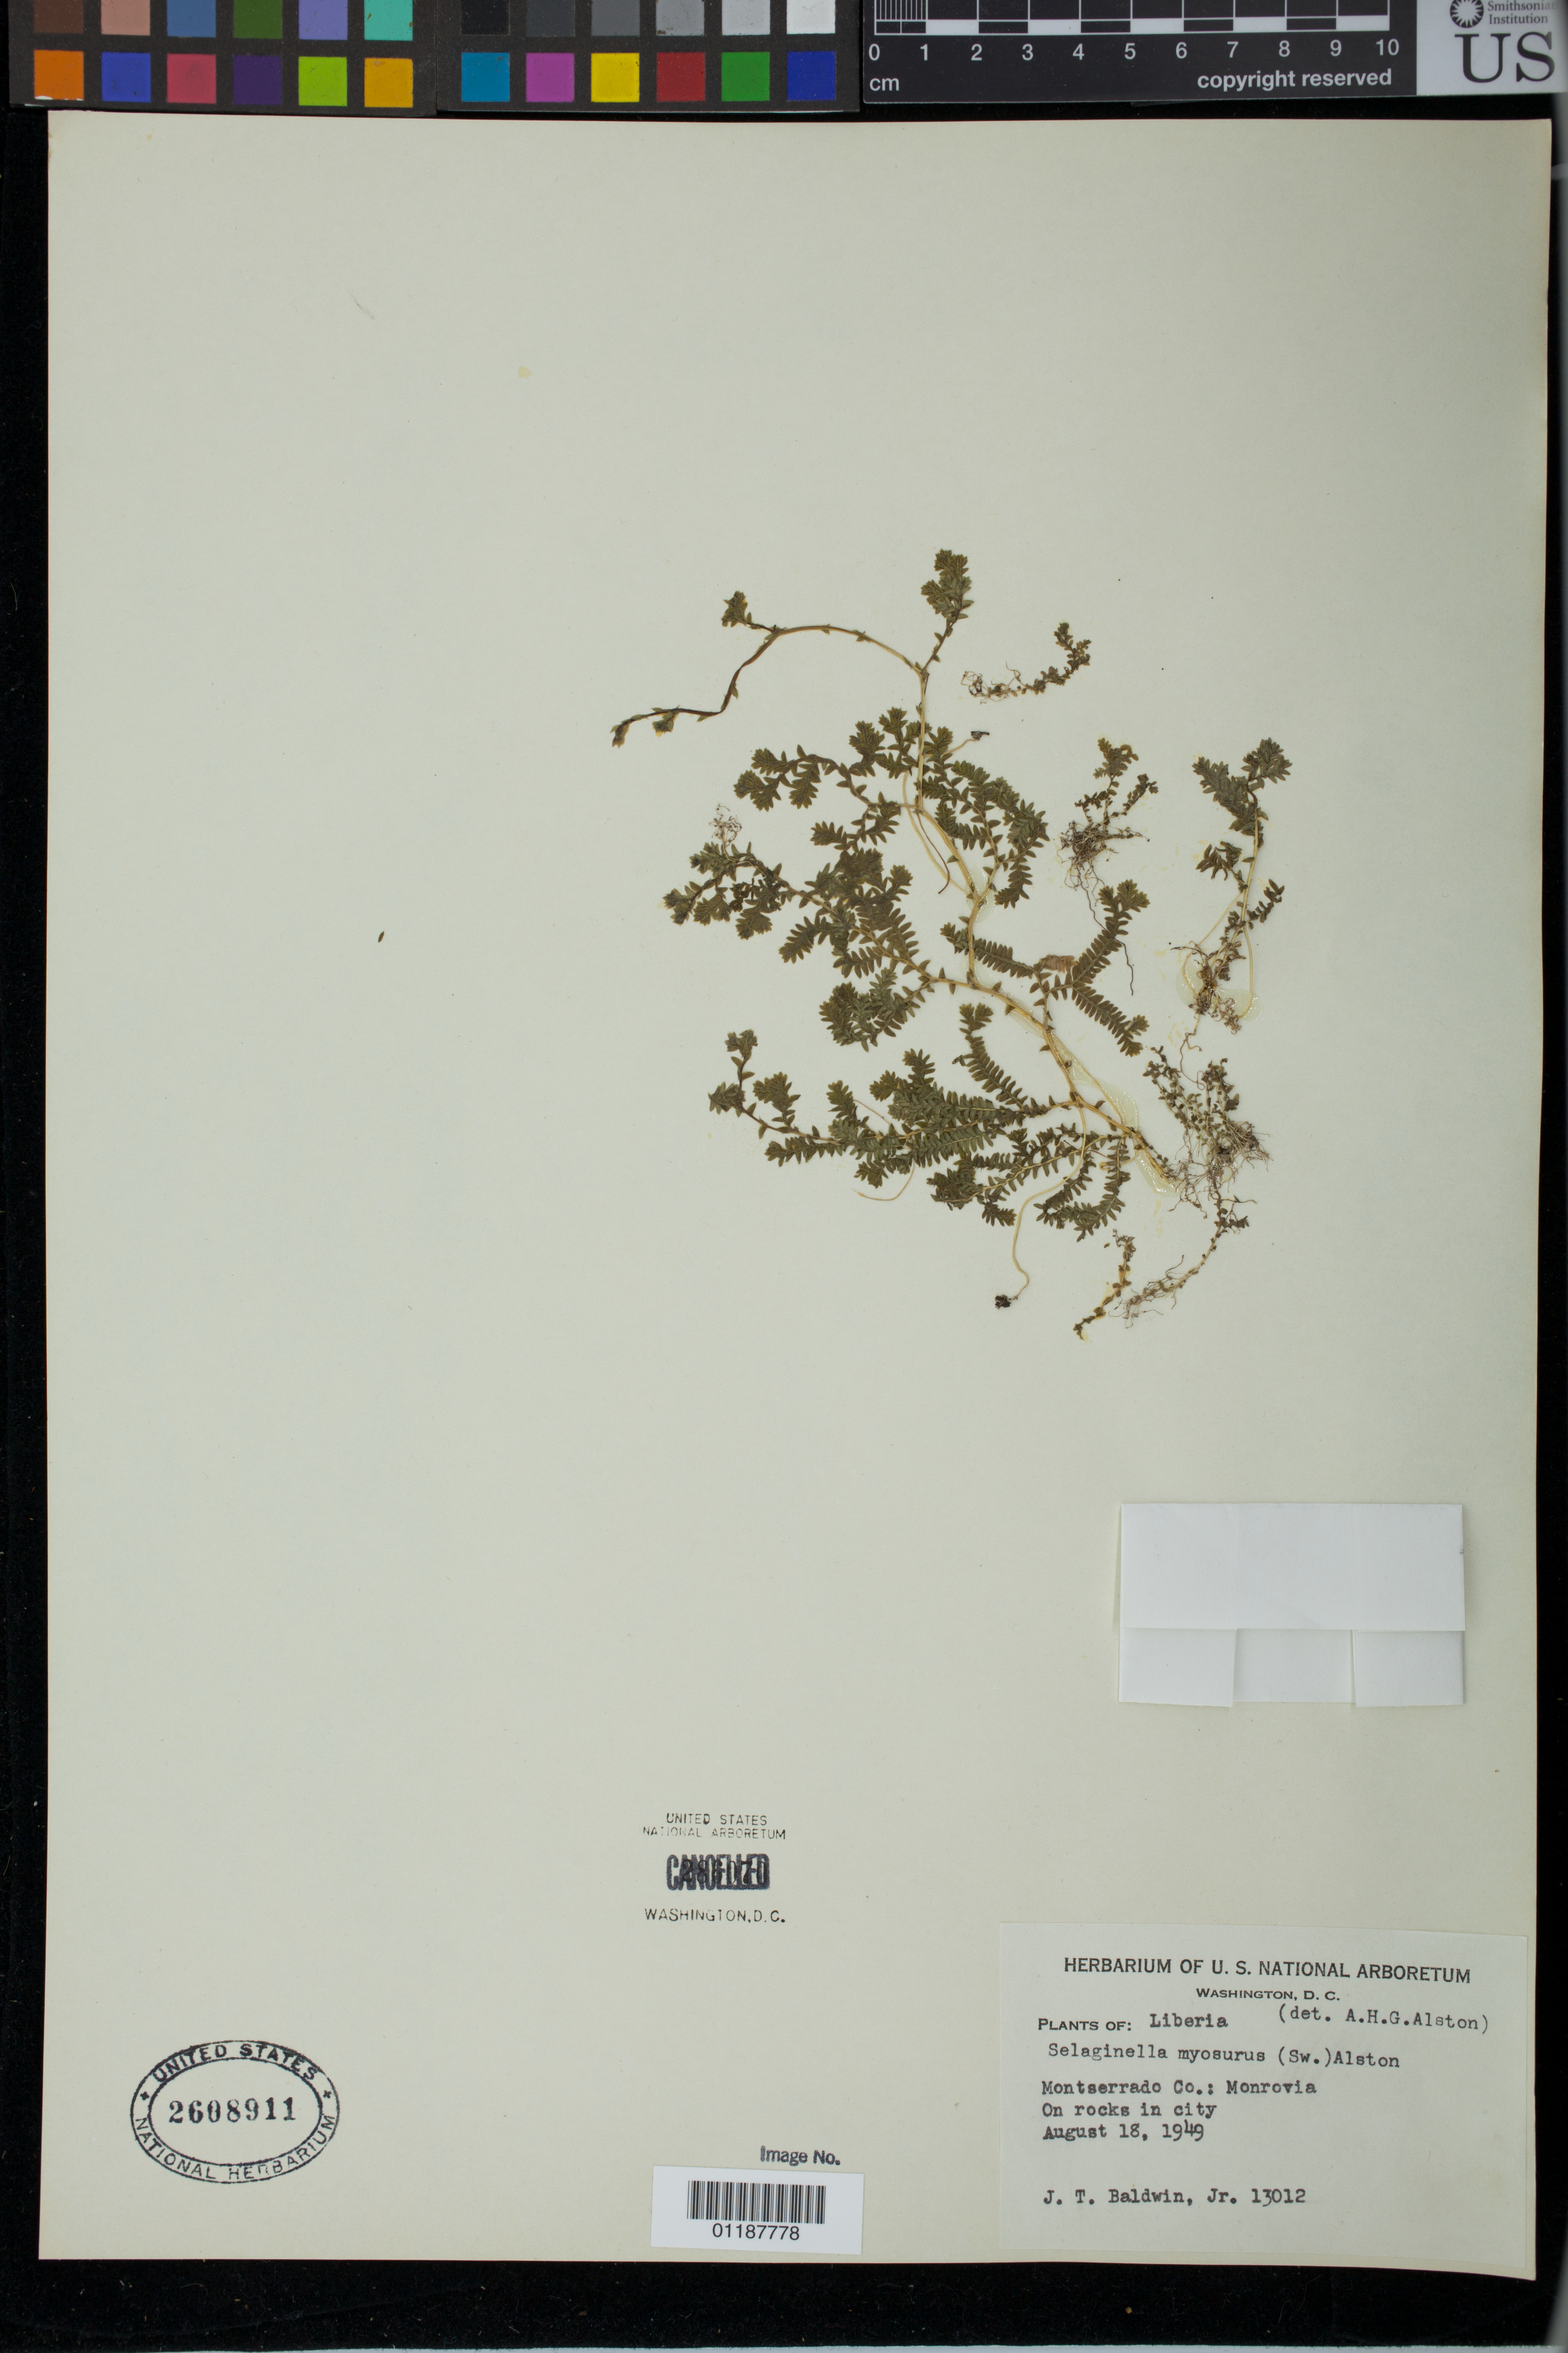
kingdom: Plantae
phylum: Tracheophyta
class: Lycopodiopsida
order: Selaginellales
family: Selaginellaceae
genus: Selaginella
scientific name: Selaginella myosurus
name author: (Sw.) Alston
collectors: J. T. Baldwin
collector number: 13012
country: Liberia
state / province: Montserrado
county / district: Monrovia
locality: In Monrovia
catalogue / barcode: US 2608911